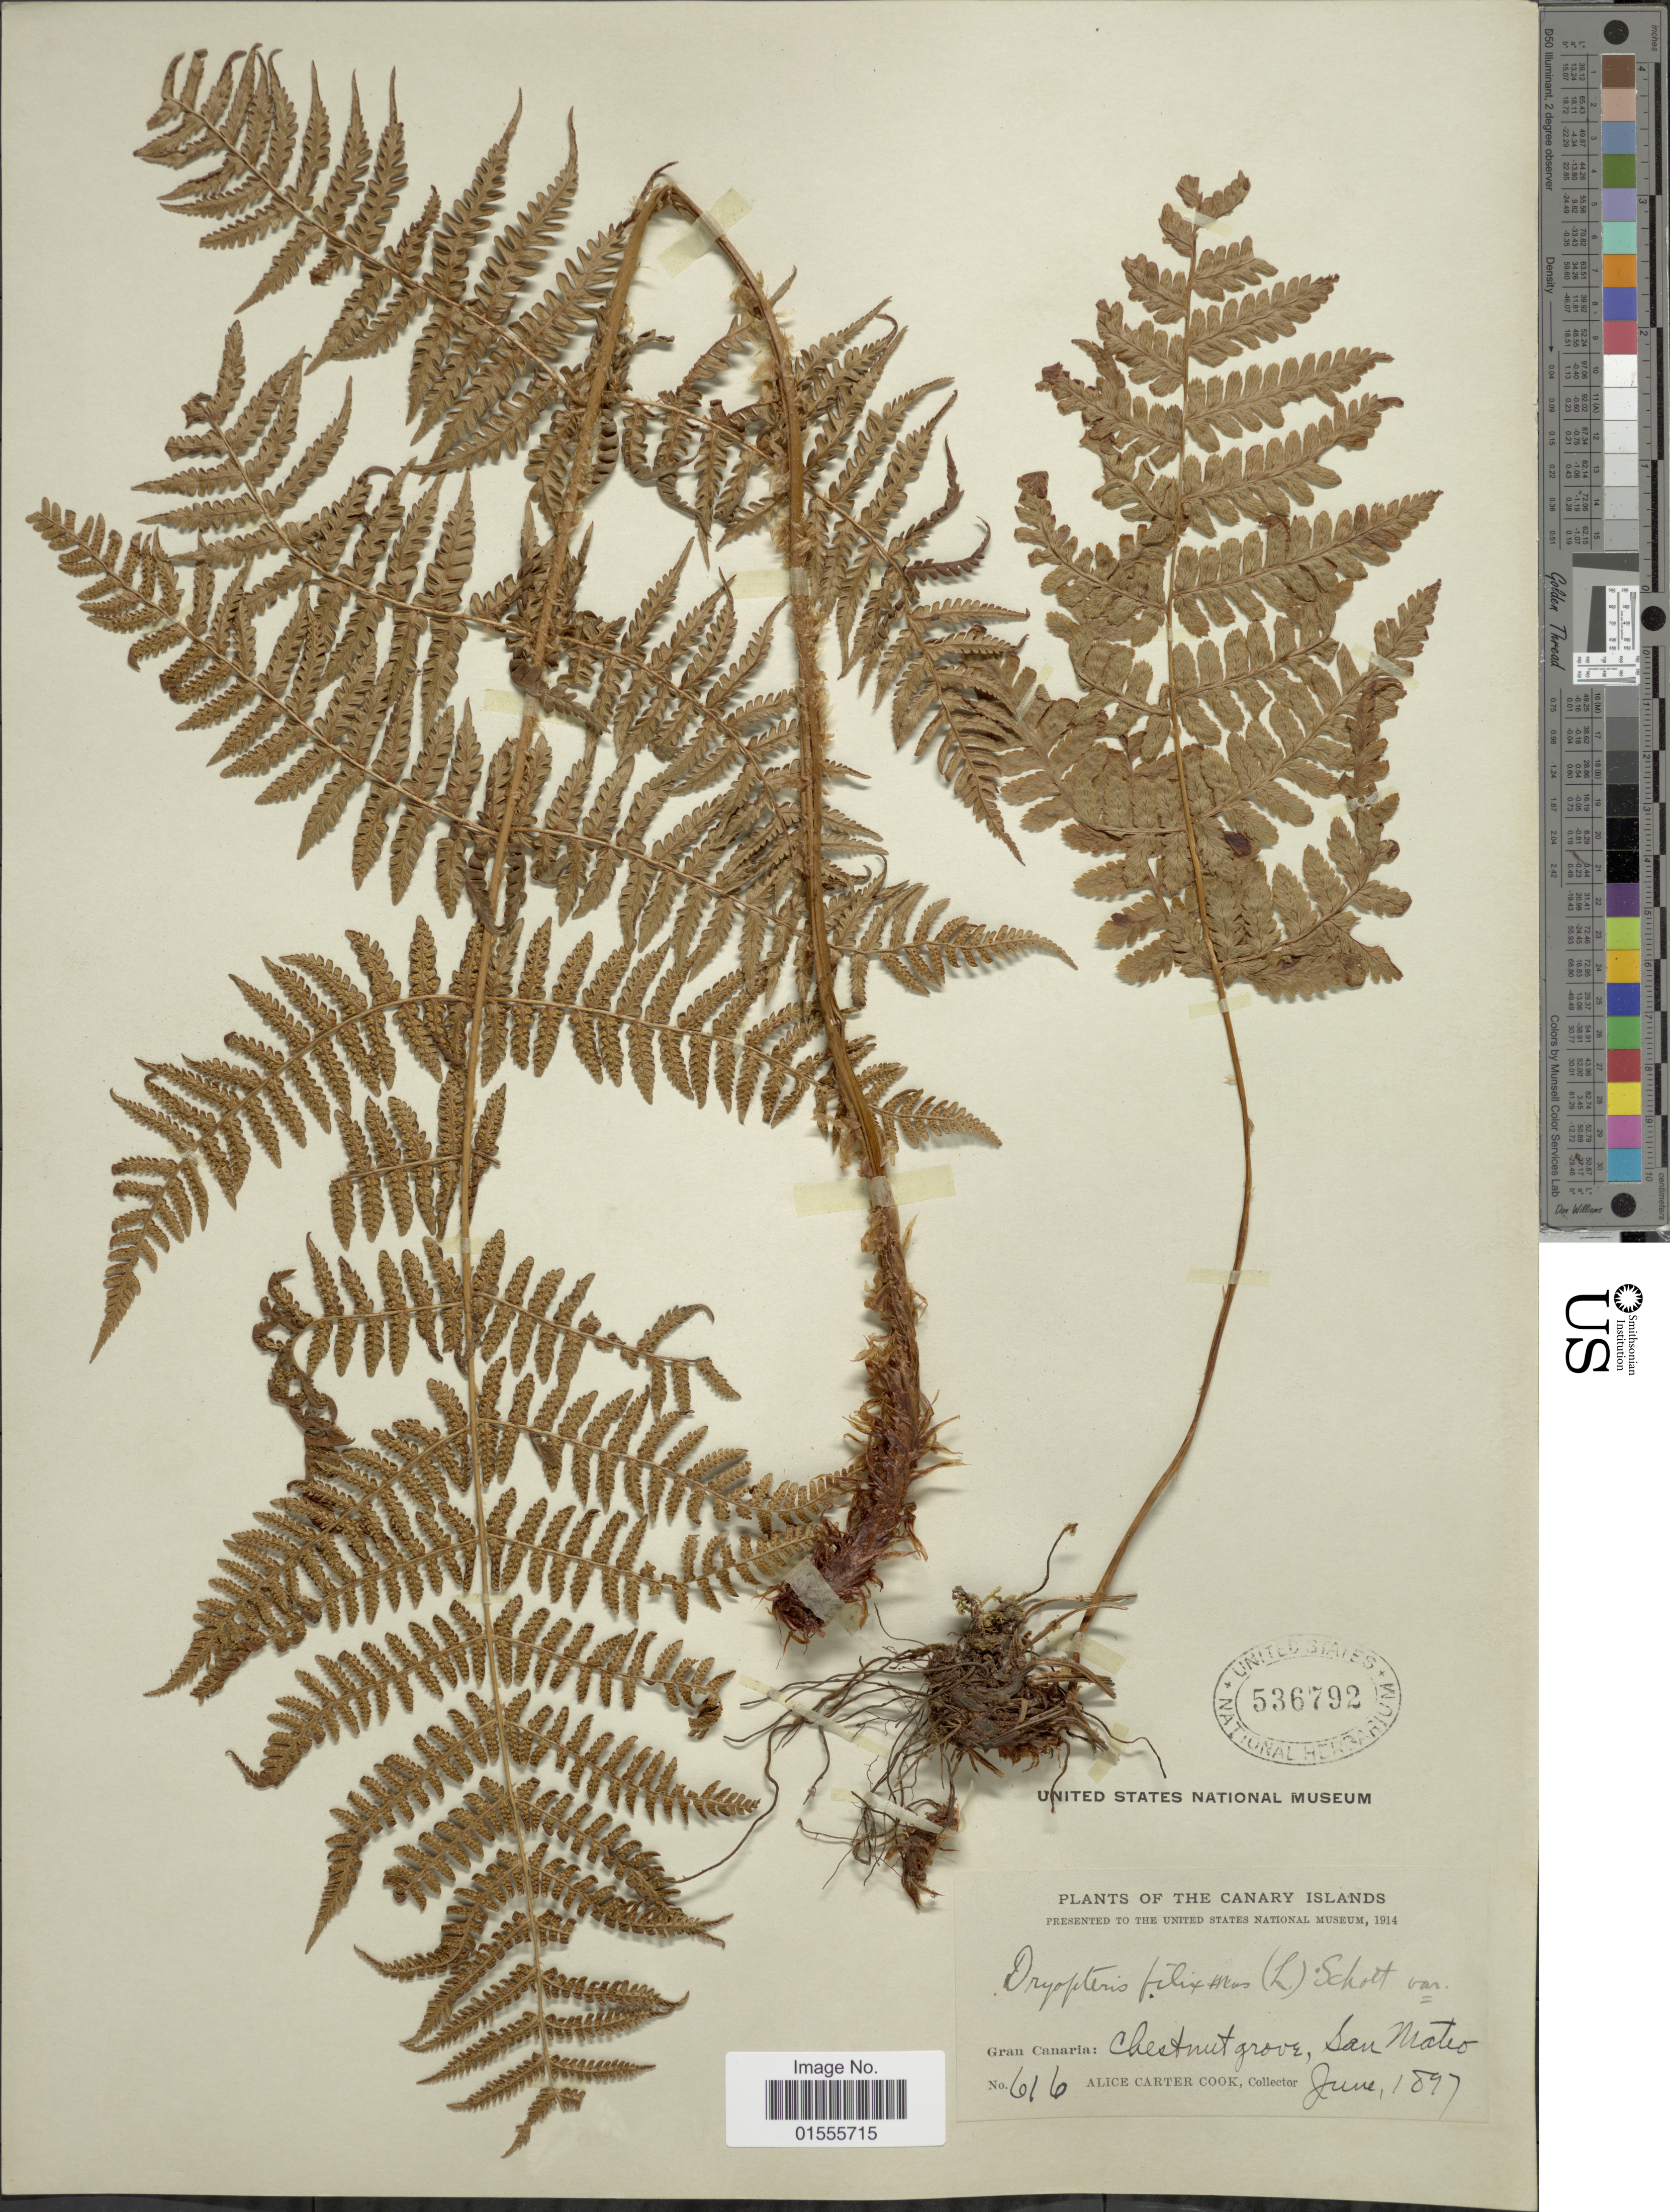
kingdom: Plantae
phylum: Tracheophyta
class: Polypodiopsida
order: Polypodiales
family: Dryopteridaceae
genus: Dryopteris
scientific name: Dryopteris oligodonta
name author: (Desv.) Pic. Serm.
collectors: Alice C. Cook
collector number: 616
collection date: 1897-06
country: Spain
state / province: Canarias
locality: The Canary Islands, Gran Canaria: Chestnut grove, San Mateo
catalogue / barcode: US 536792